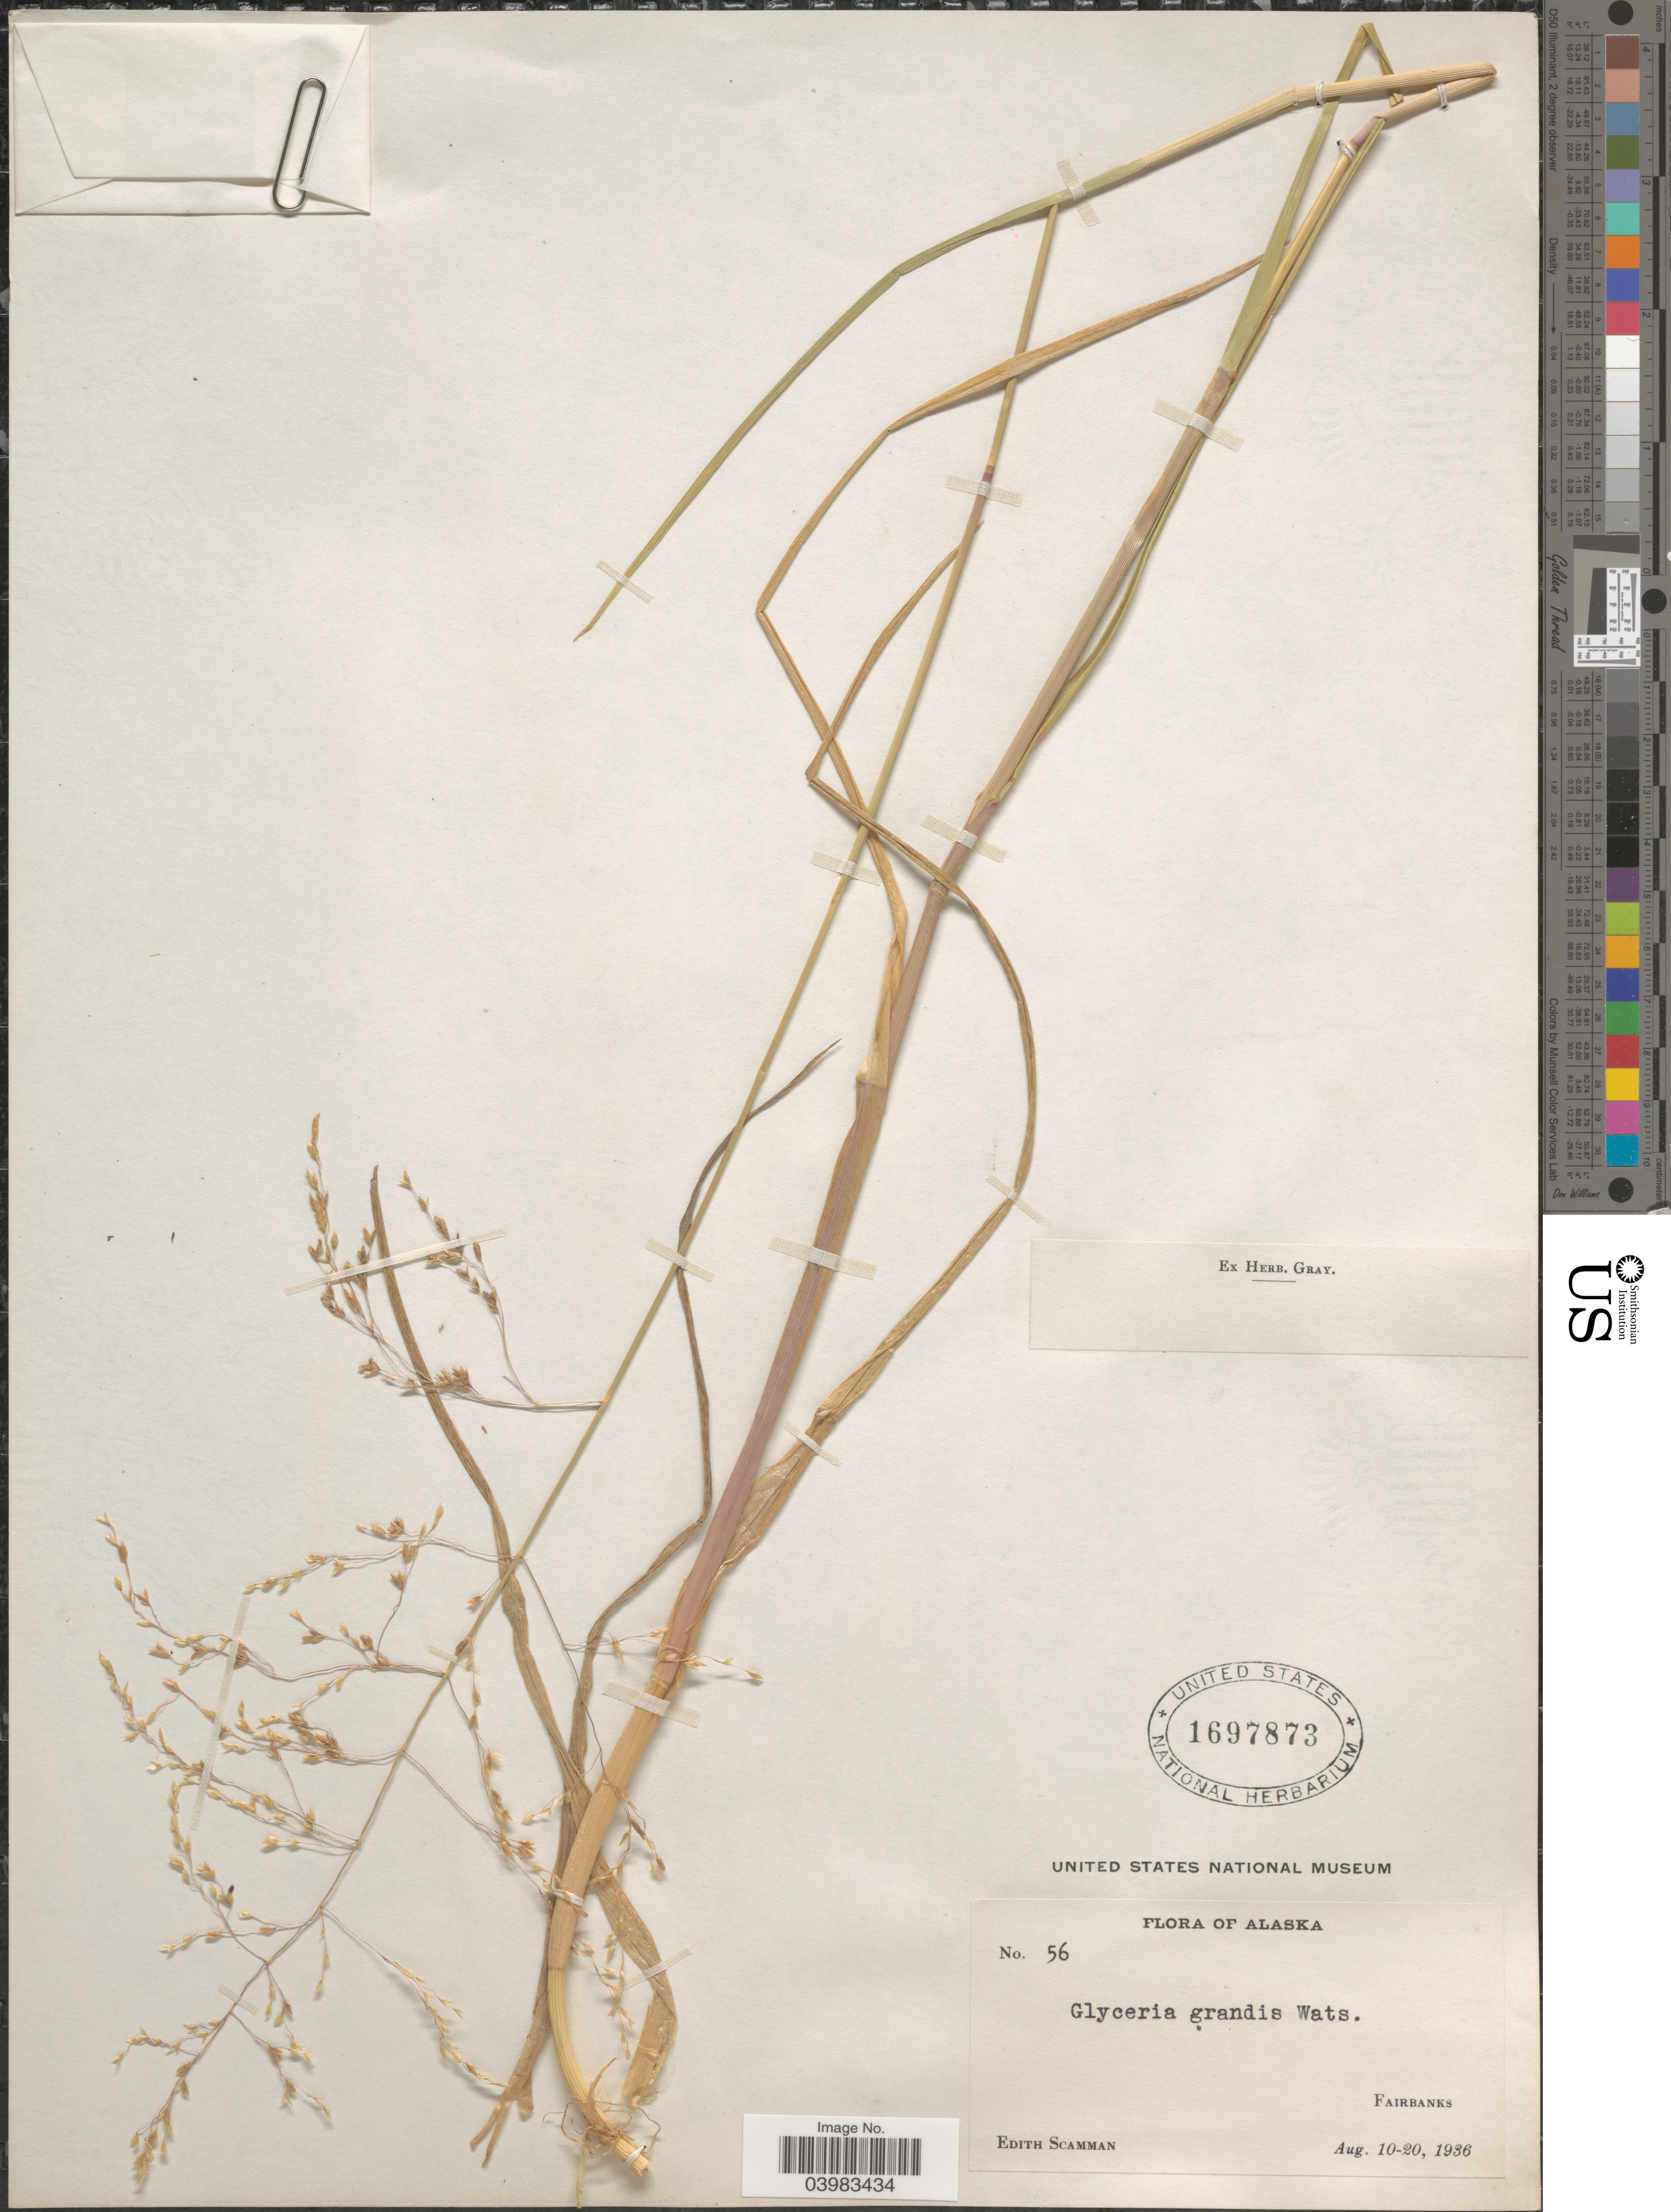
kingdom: Plantae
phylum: Tracheophyta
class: Liliopsida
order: Poales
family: Poaceae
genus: Glyceria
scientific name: Glyceria grandis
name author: S. Watson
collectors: E. Scamman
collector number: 56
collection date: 1936-08-10/1936-08-20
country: United States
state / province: Alaska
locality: Fairbanks.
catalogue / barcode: US 1697873